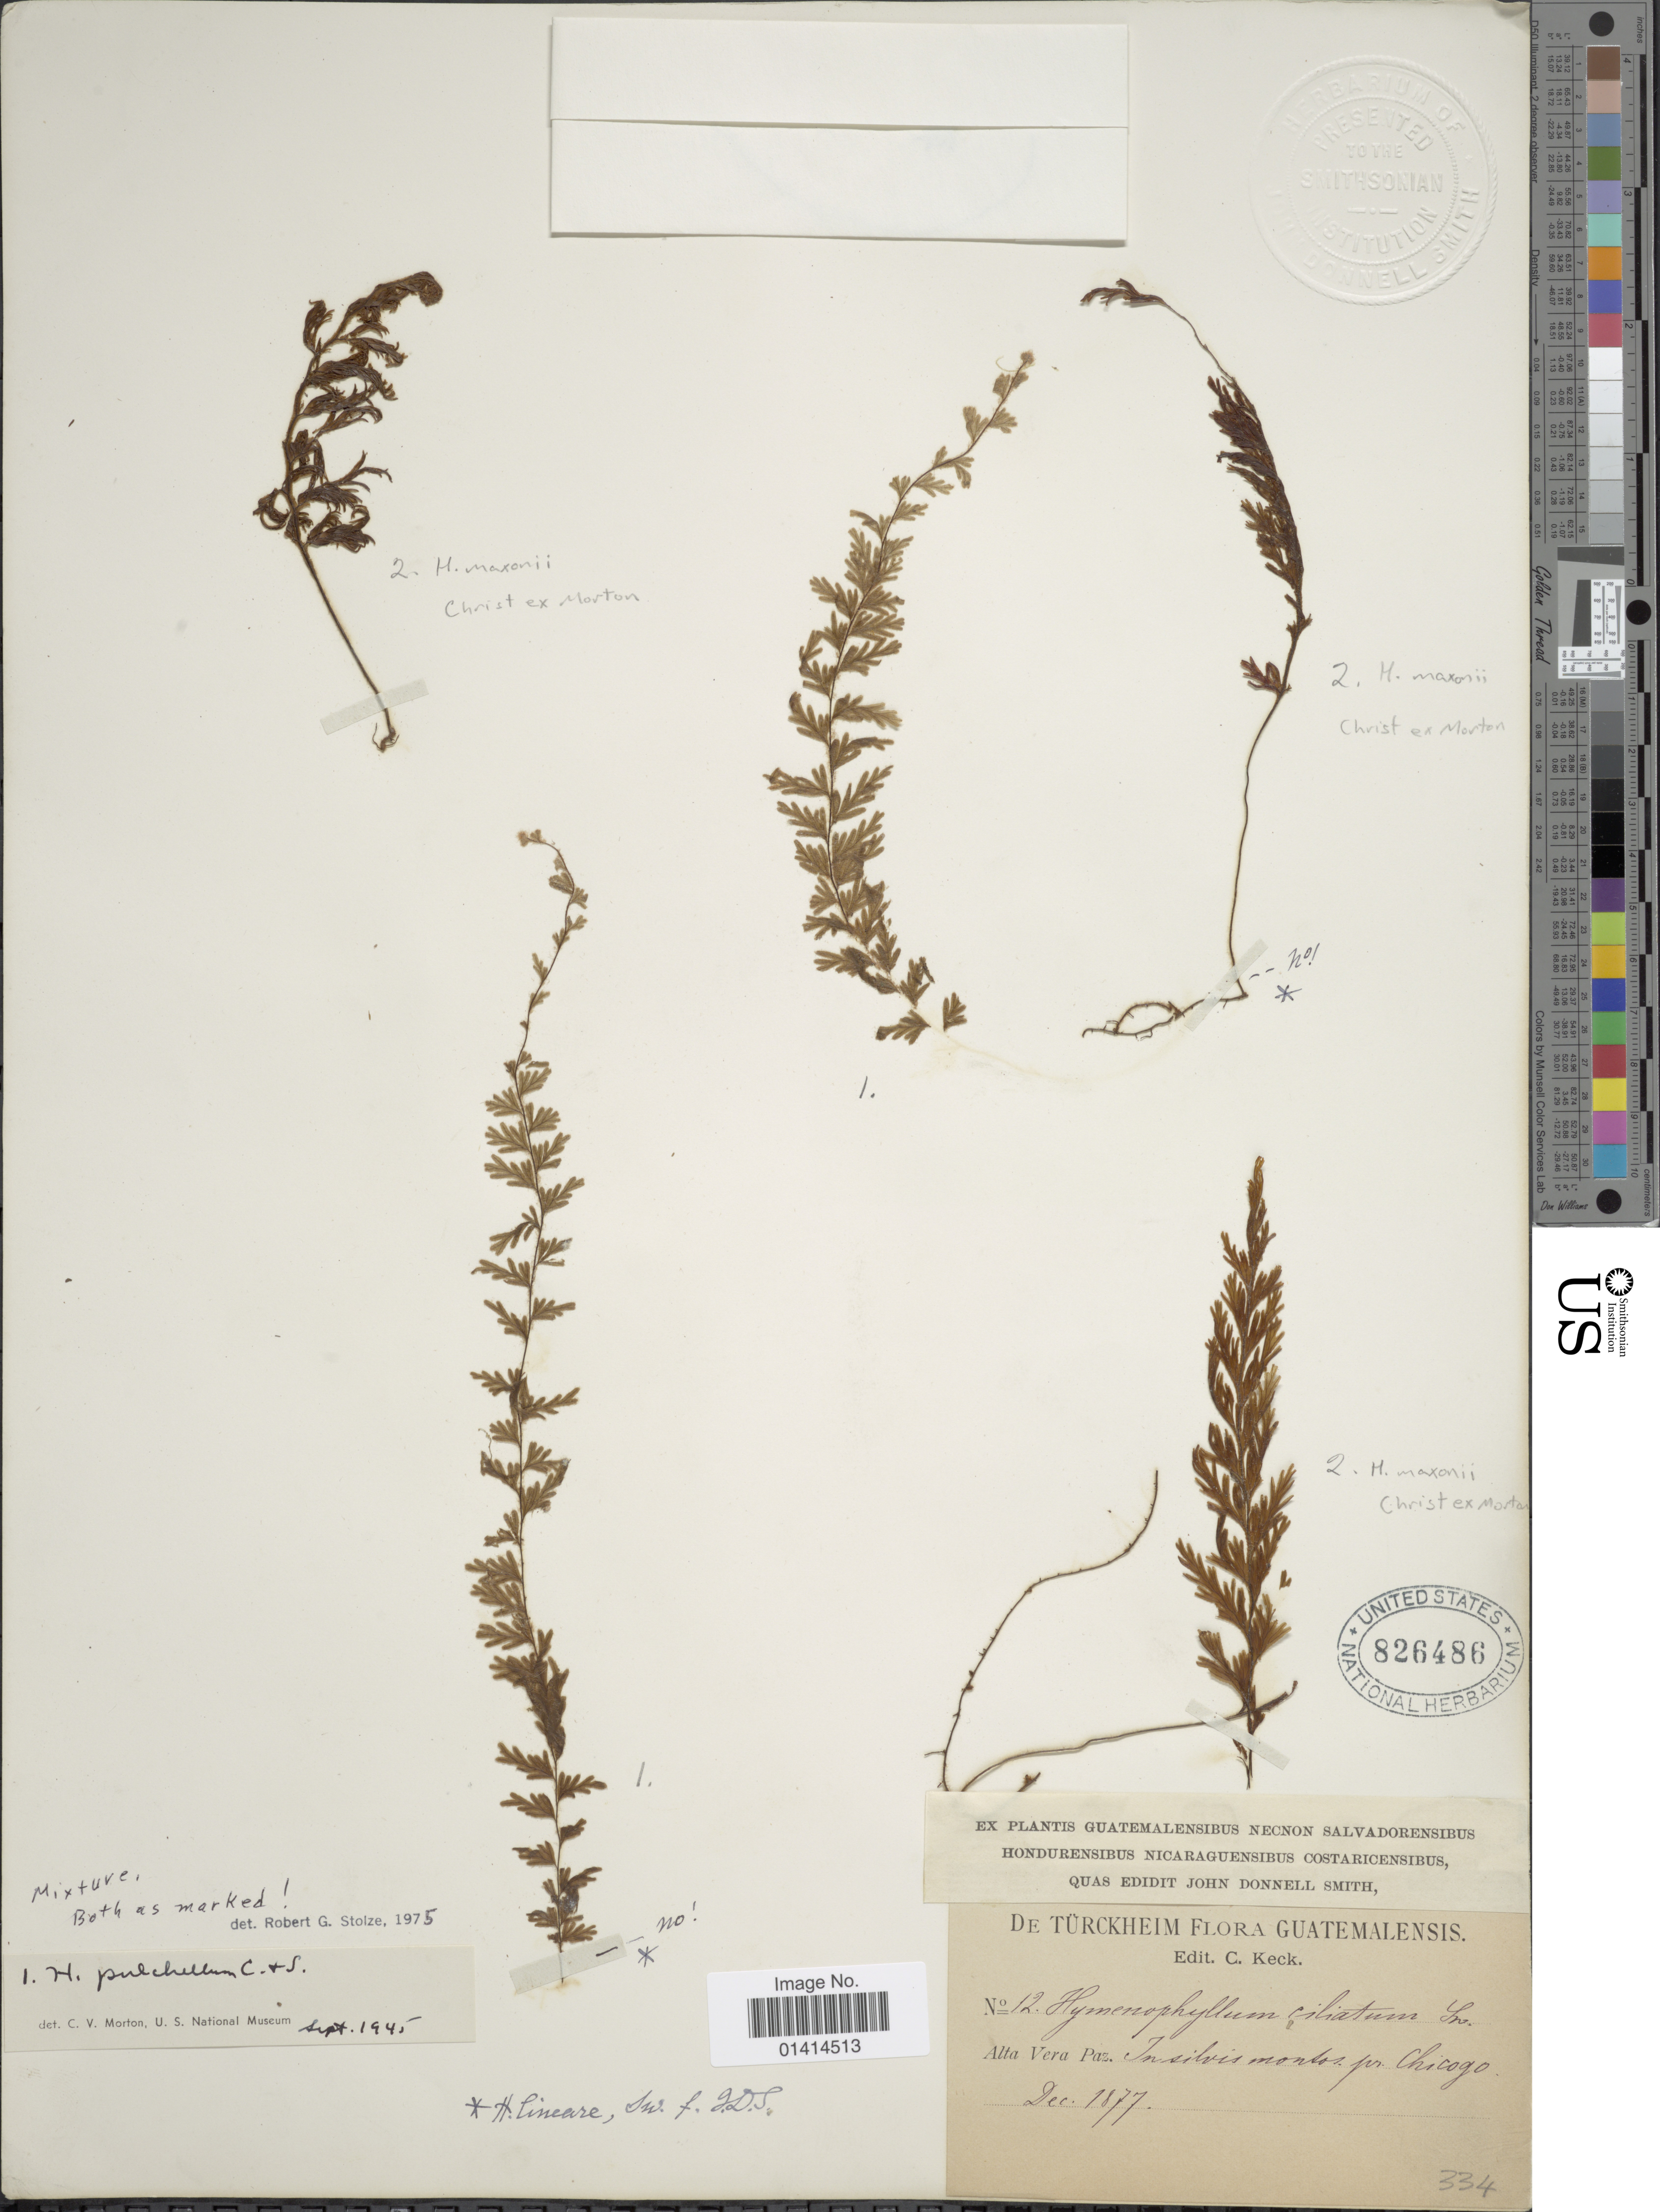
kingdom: Plantae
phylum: Tracheophyta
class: Polypodiopsida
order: Hymenophyllales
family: Hymenophyllaceae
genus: Hymenophyllum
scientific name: Hymenophyllum pulchellum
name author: Schltdl. & Cham.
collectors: C. Keck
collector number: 12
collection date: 1877-12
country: Guatemala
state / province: Alta Verapaz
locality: In sylvis montos pr Chicogo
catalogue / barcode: US 826486